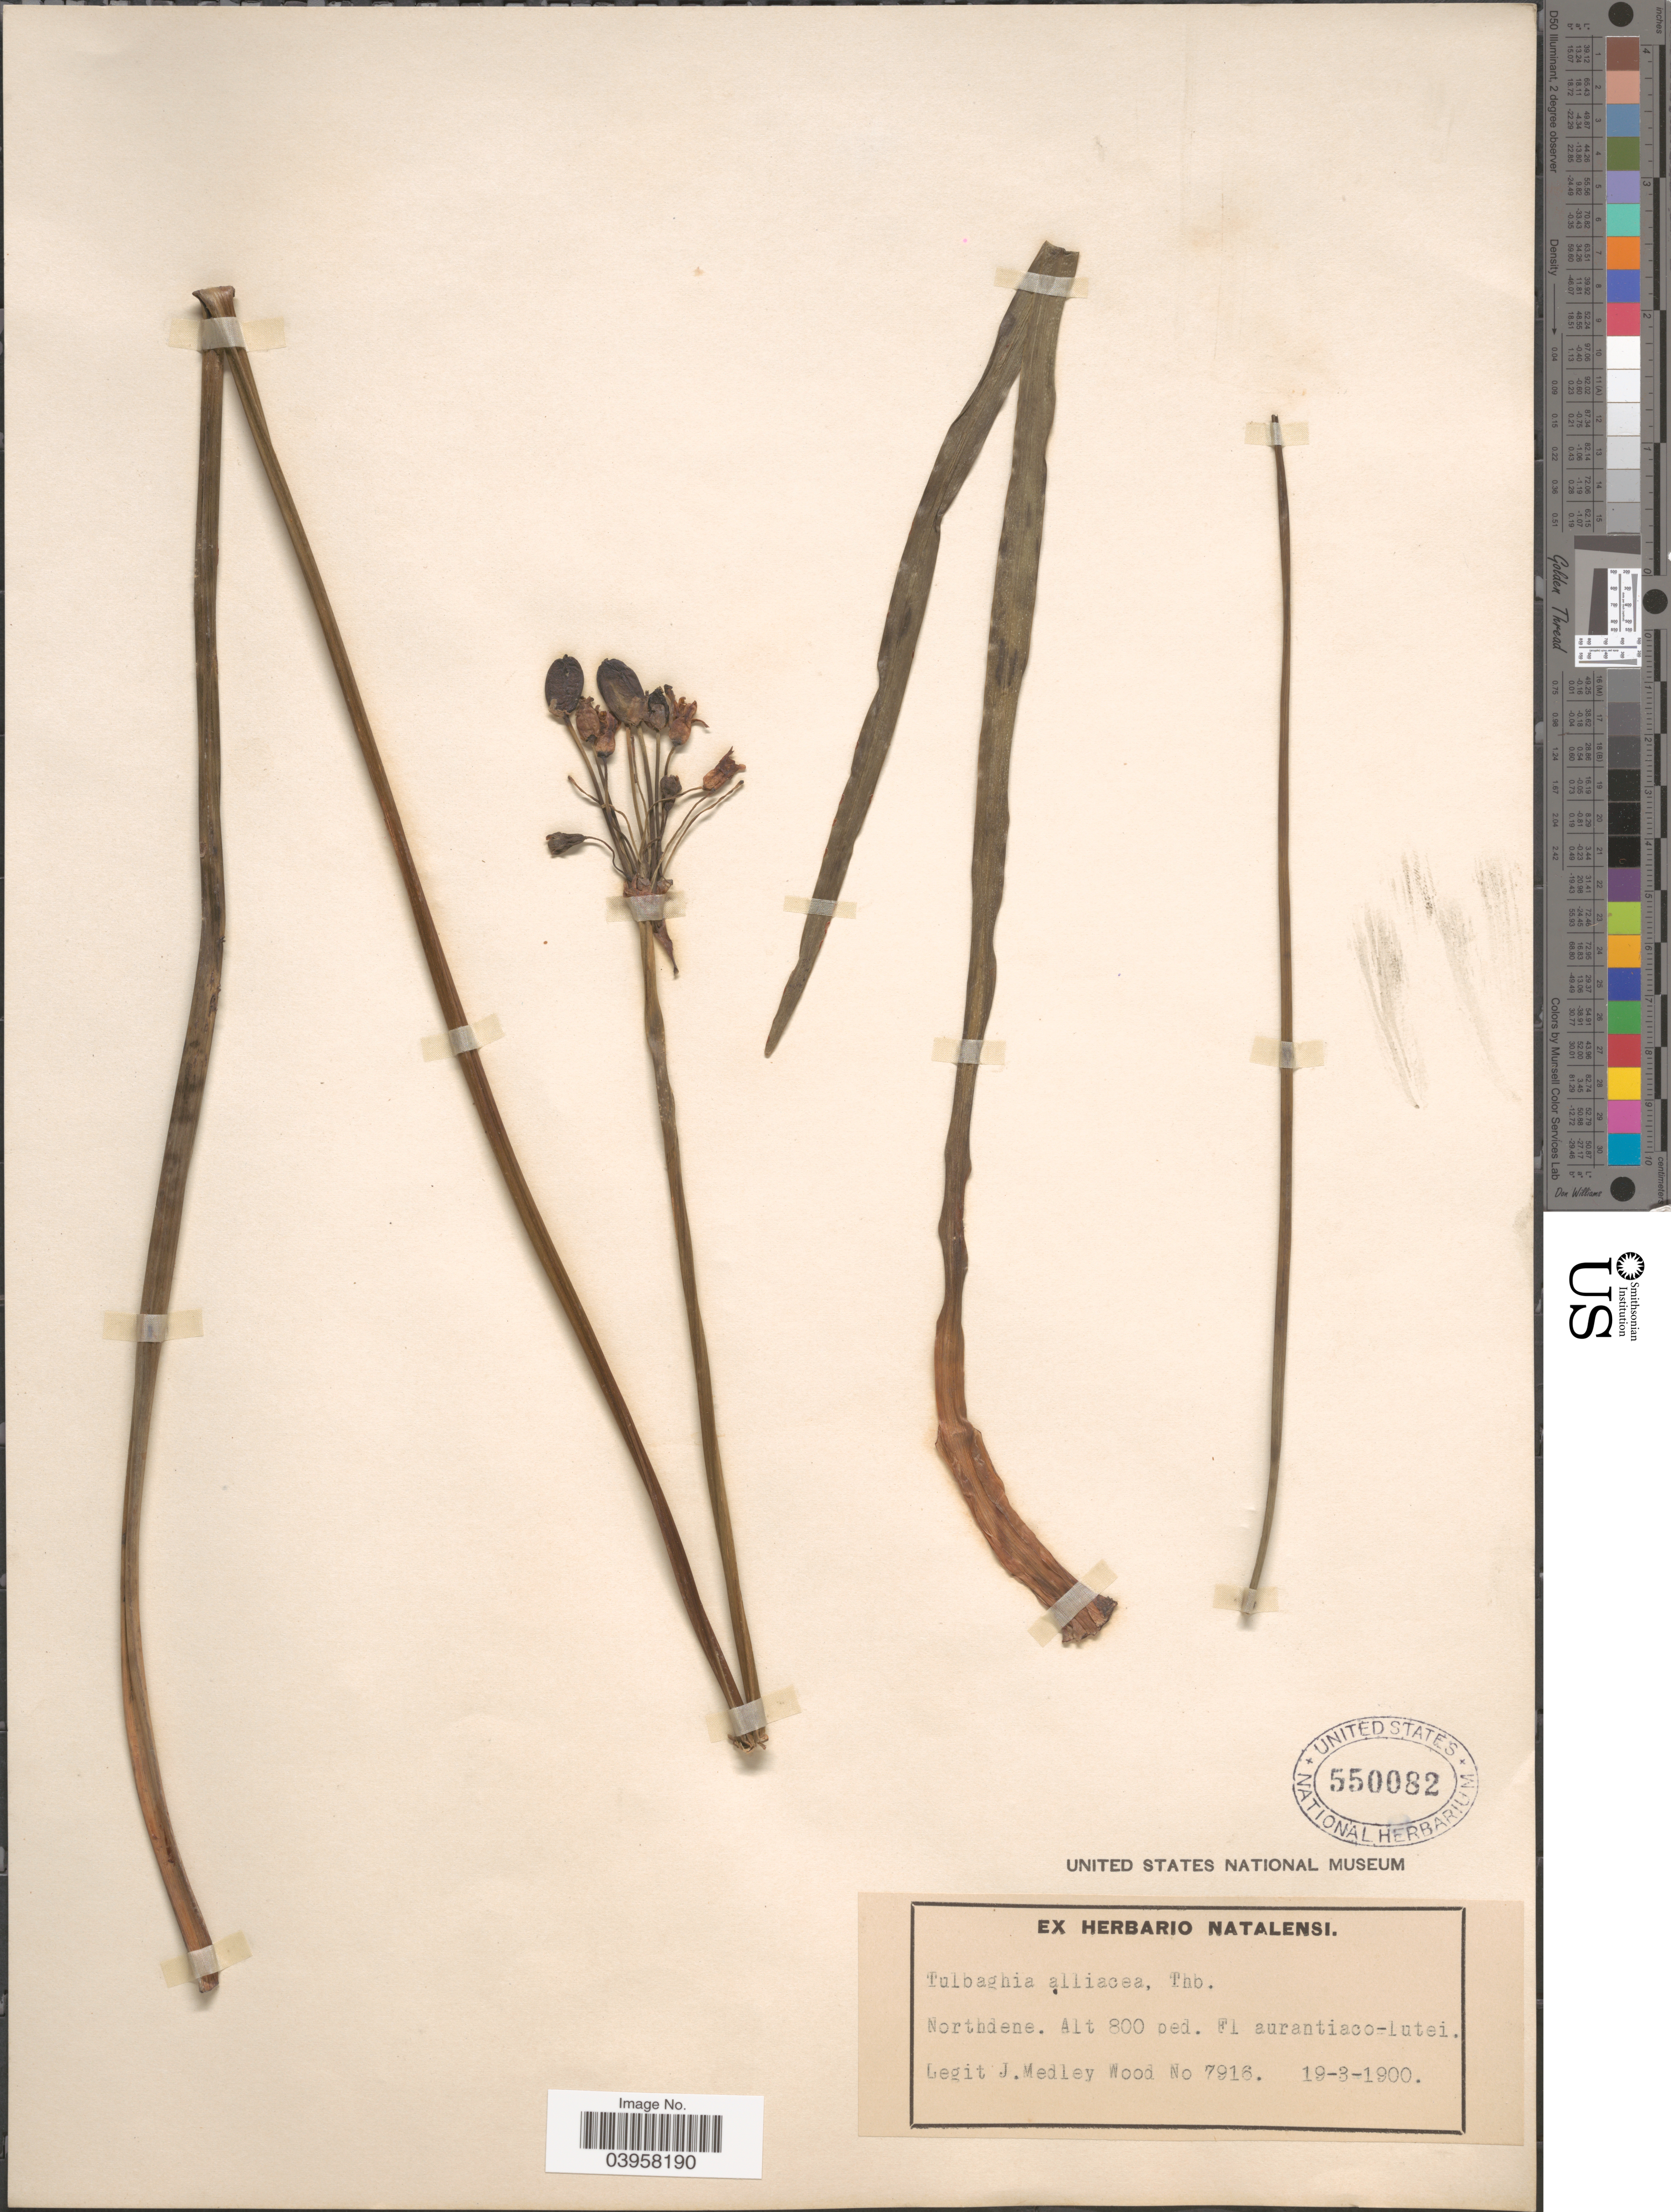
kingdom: Plantae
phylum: Tracheophyta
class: Liliopsida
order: Asparagales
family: Amaryllidaceae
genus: Tulbaghia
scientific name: Tulbaghia alliacea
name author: L. f.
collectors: J. Medley Wood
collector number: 7916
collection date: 1900-03-19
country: South Africa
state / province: KwaZulu-Natal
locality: Northdene.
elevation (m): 244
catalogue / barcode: US 550082